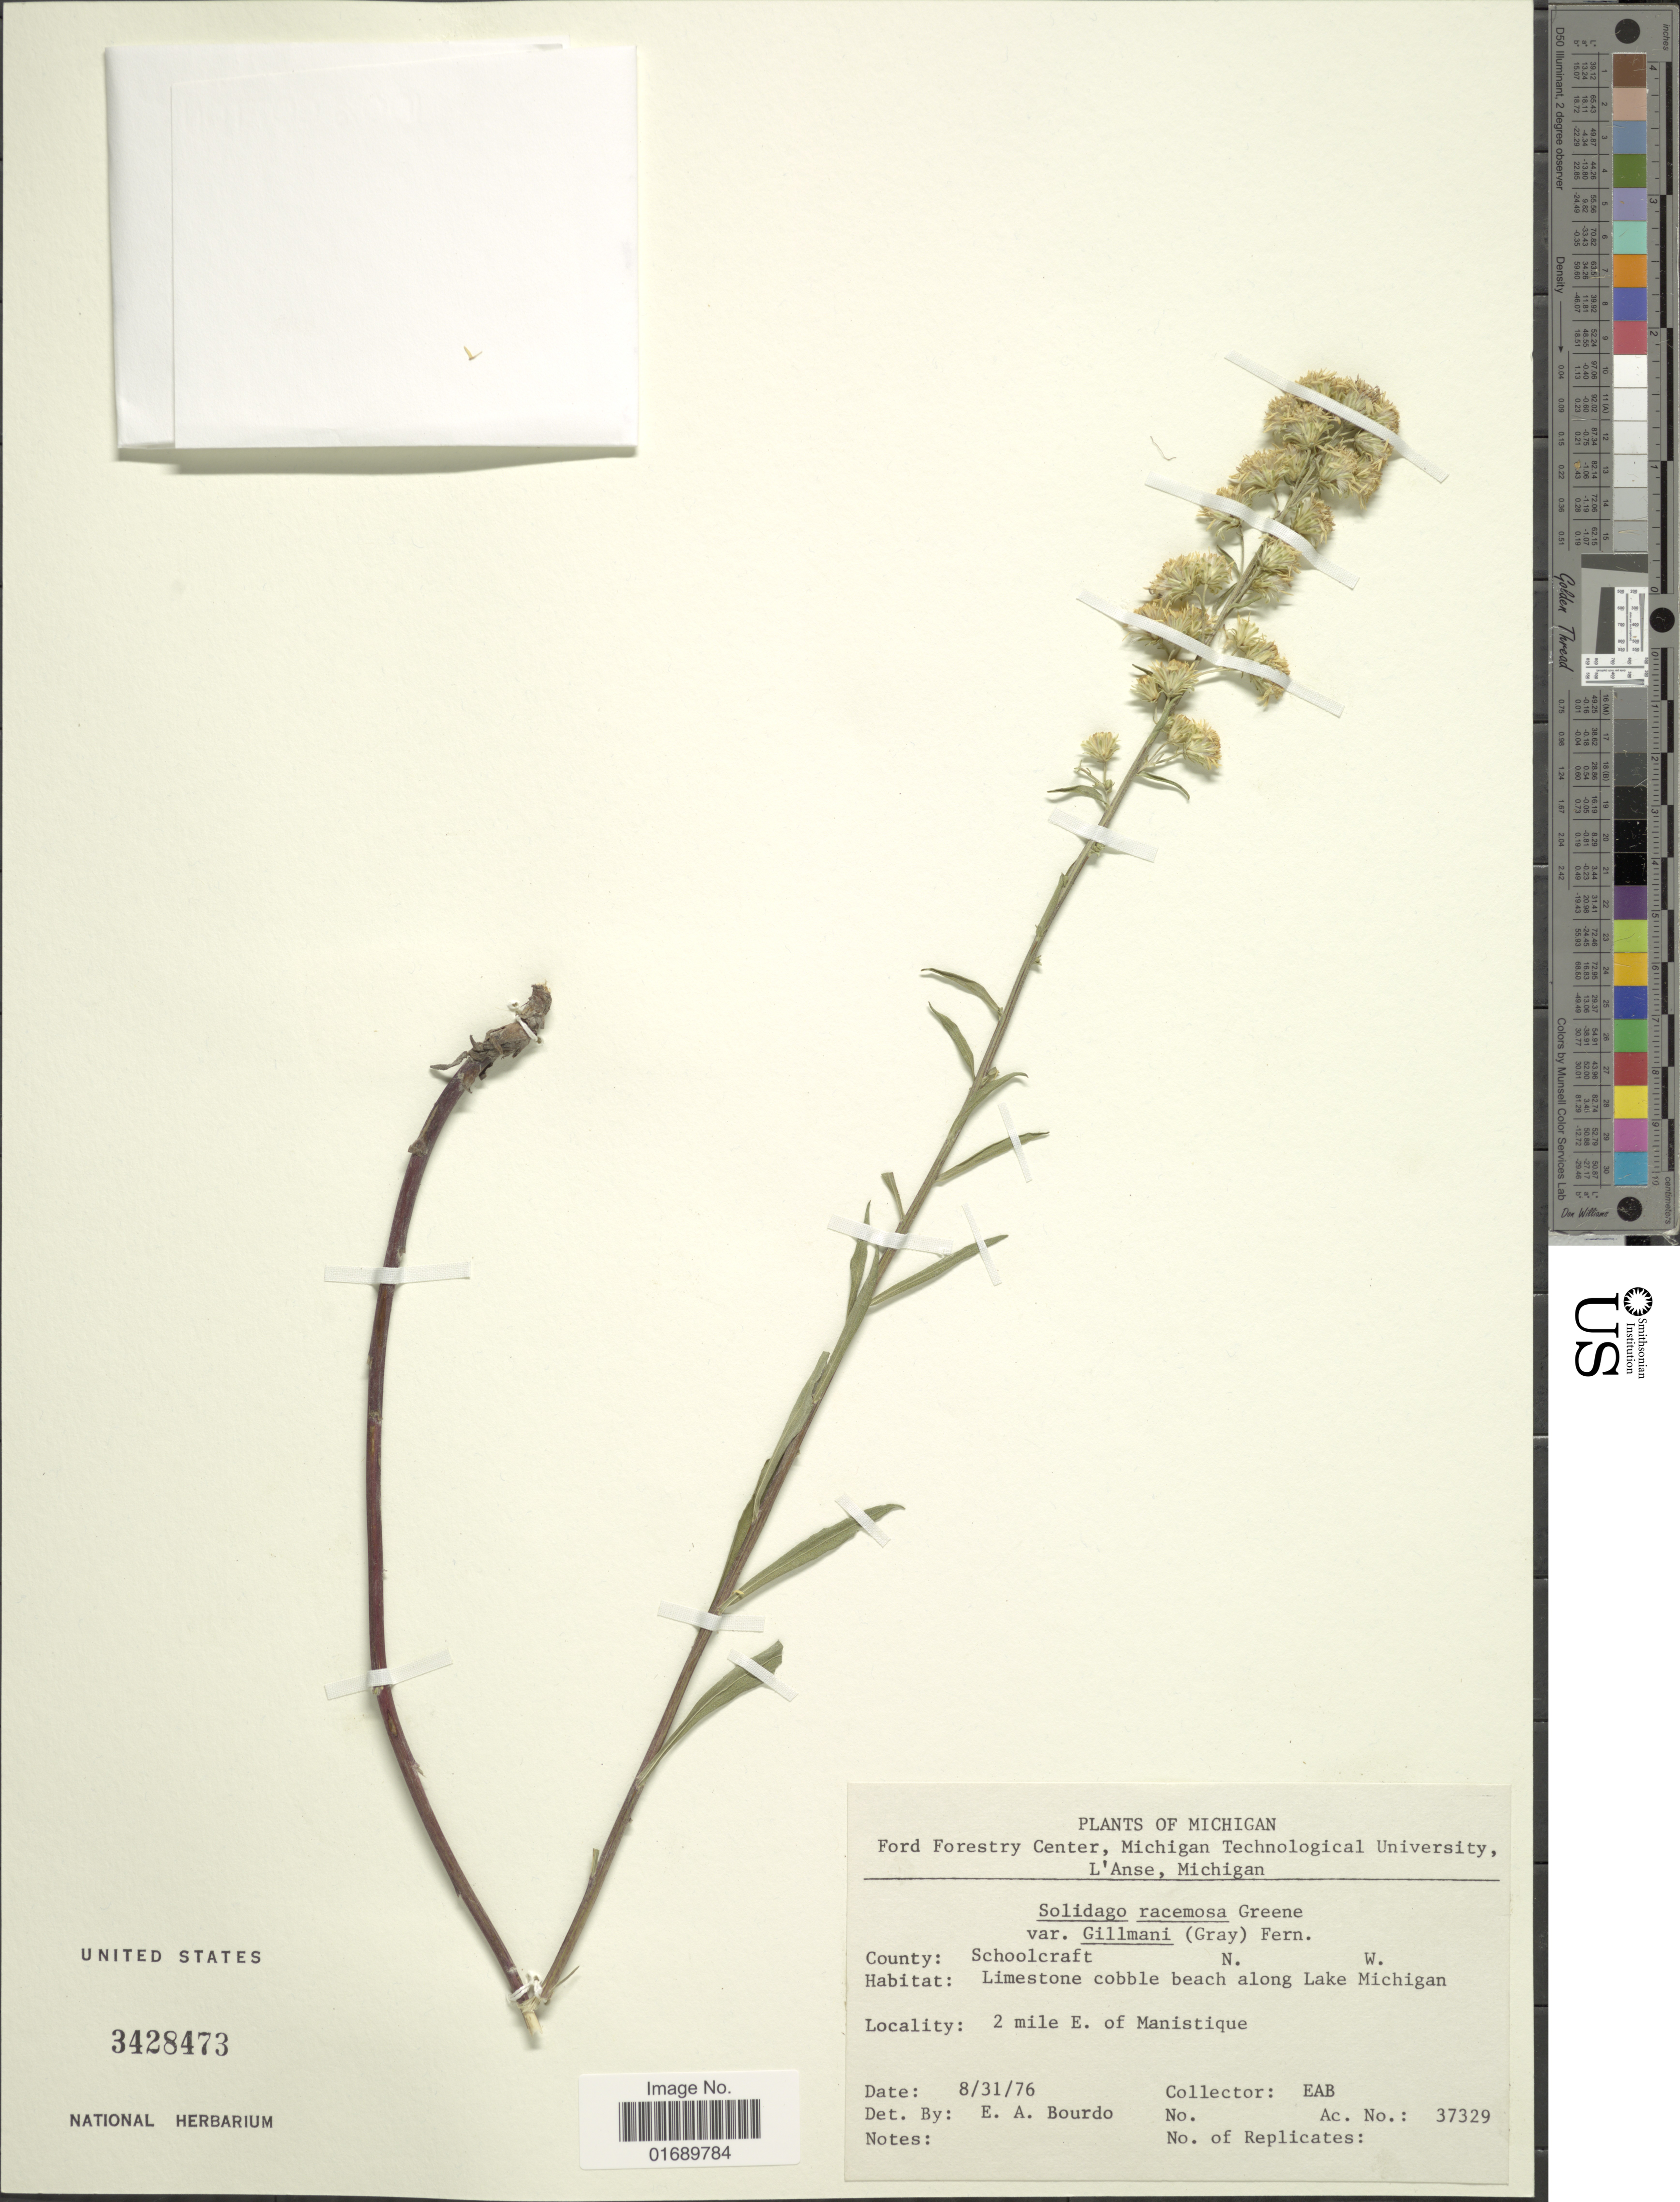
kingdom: Plantae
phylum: Tracheophyta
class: Magnoliopsida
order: Asterales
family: Asteraceae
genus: Solidago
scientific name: Solidago racemosa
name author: Greene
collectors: E. Bourdo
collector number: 37329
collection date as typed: Transcribed d/m/y: 31/8/76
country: United States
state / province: Michigan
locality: Limestone cobble beach along Lake Michigan, 2 mile E of Manistique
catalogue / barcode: US 3428473